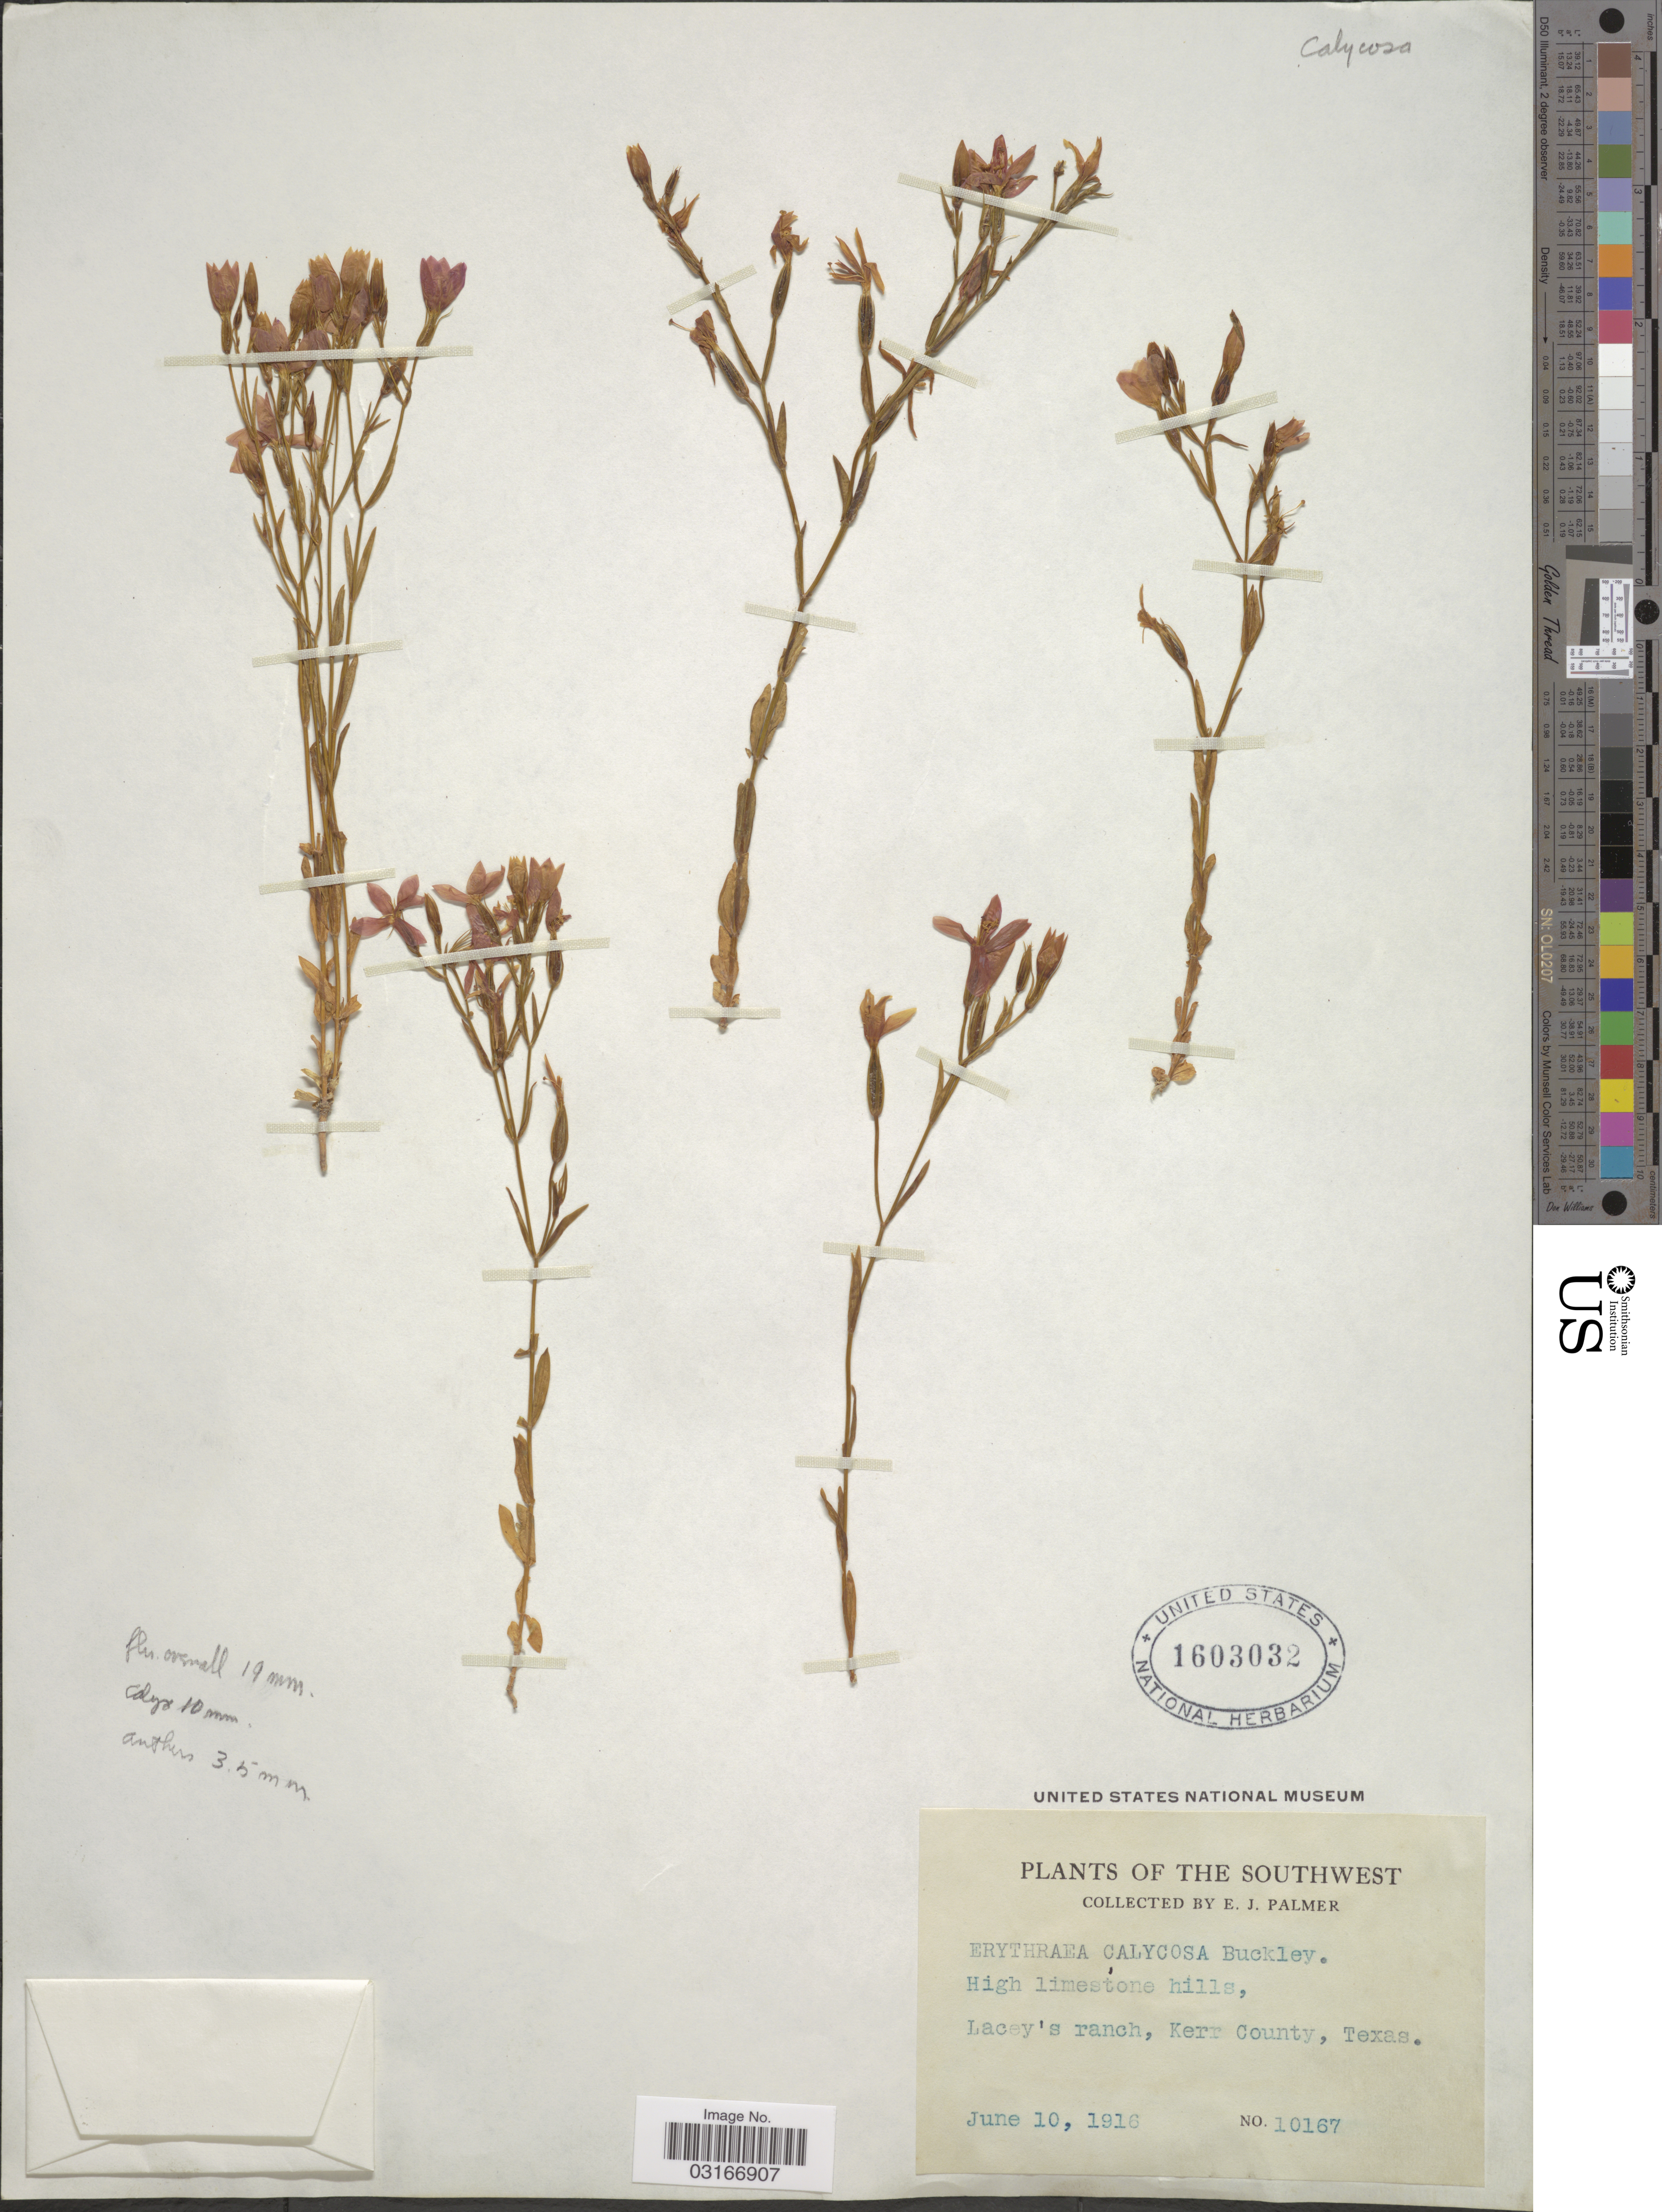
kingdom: Plantae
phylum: Tracheophyta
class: Magnoliopsida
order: Gentianales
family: Gentianaceae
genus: Centaurium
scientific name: Centaurium calycosum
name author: (Buckley) Buckley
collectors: E. J. Palmer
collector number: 10167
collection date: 1916-06-10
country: United States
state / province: Texas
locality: The Southwest, Lacey's ranch, Kerr County.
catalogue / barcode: US 1603032